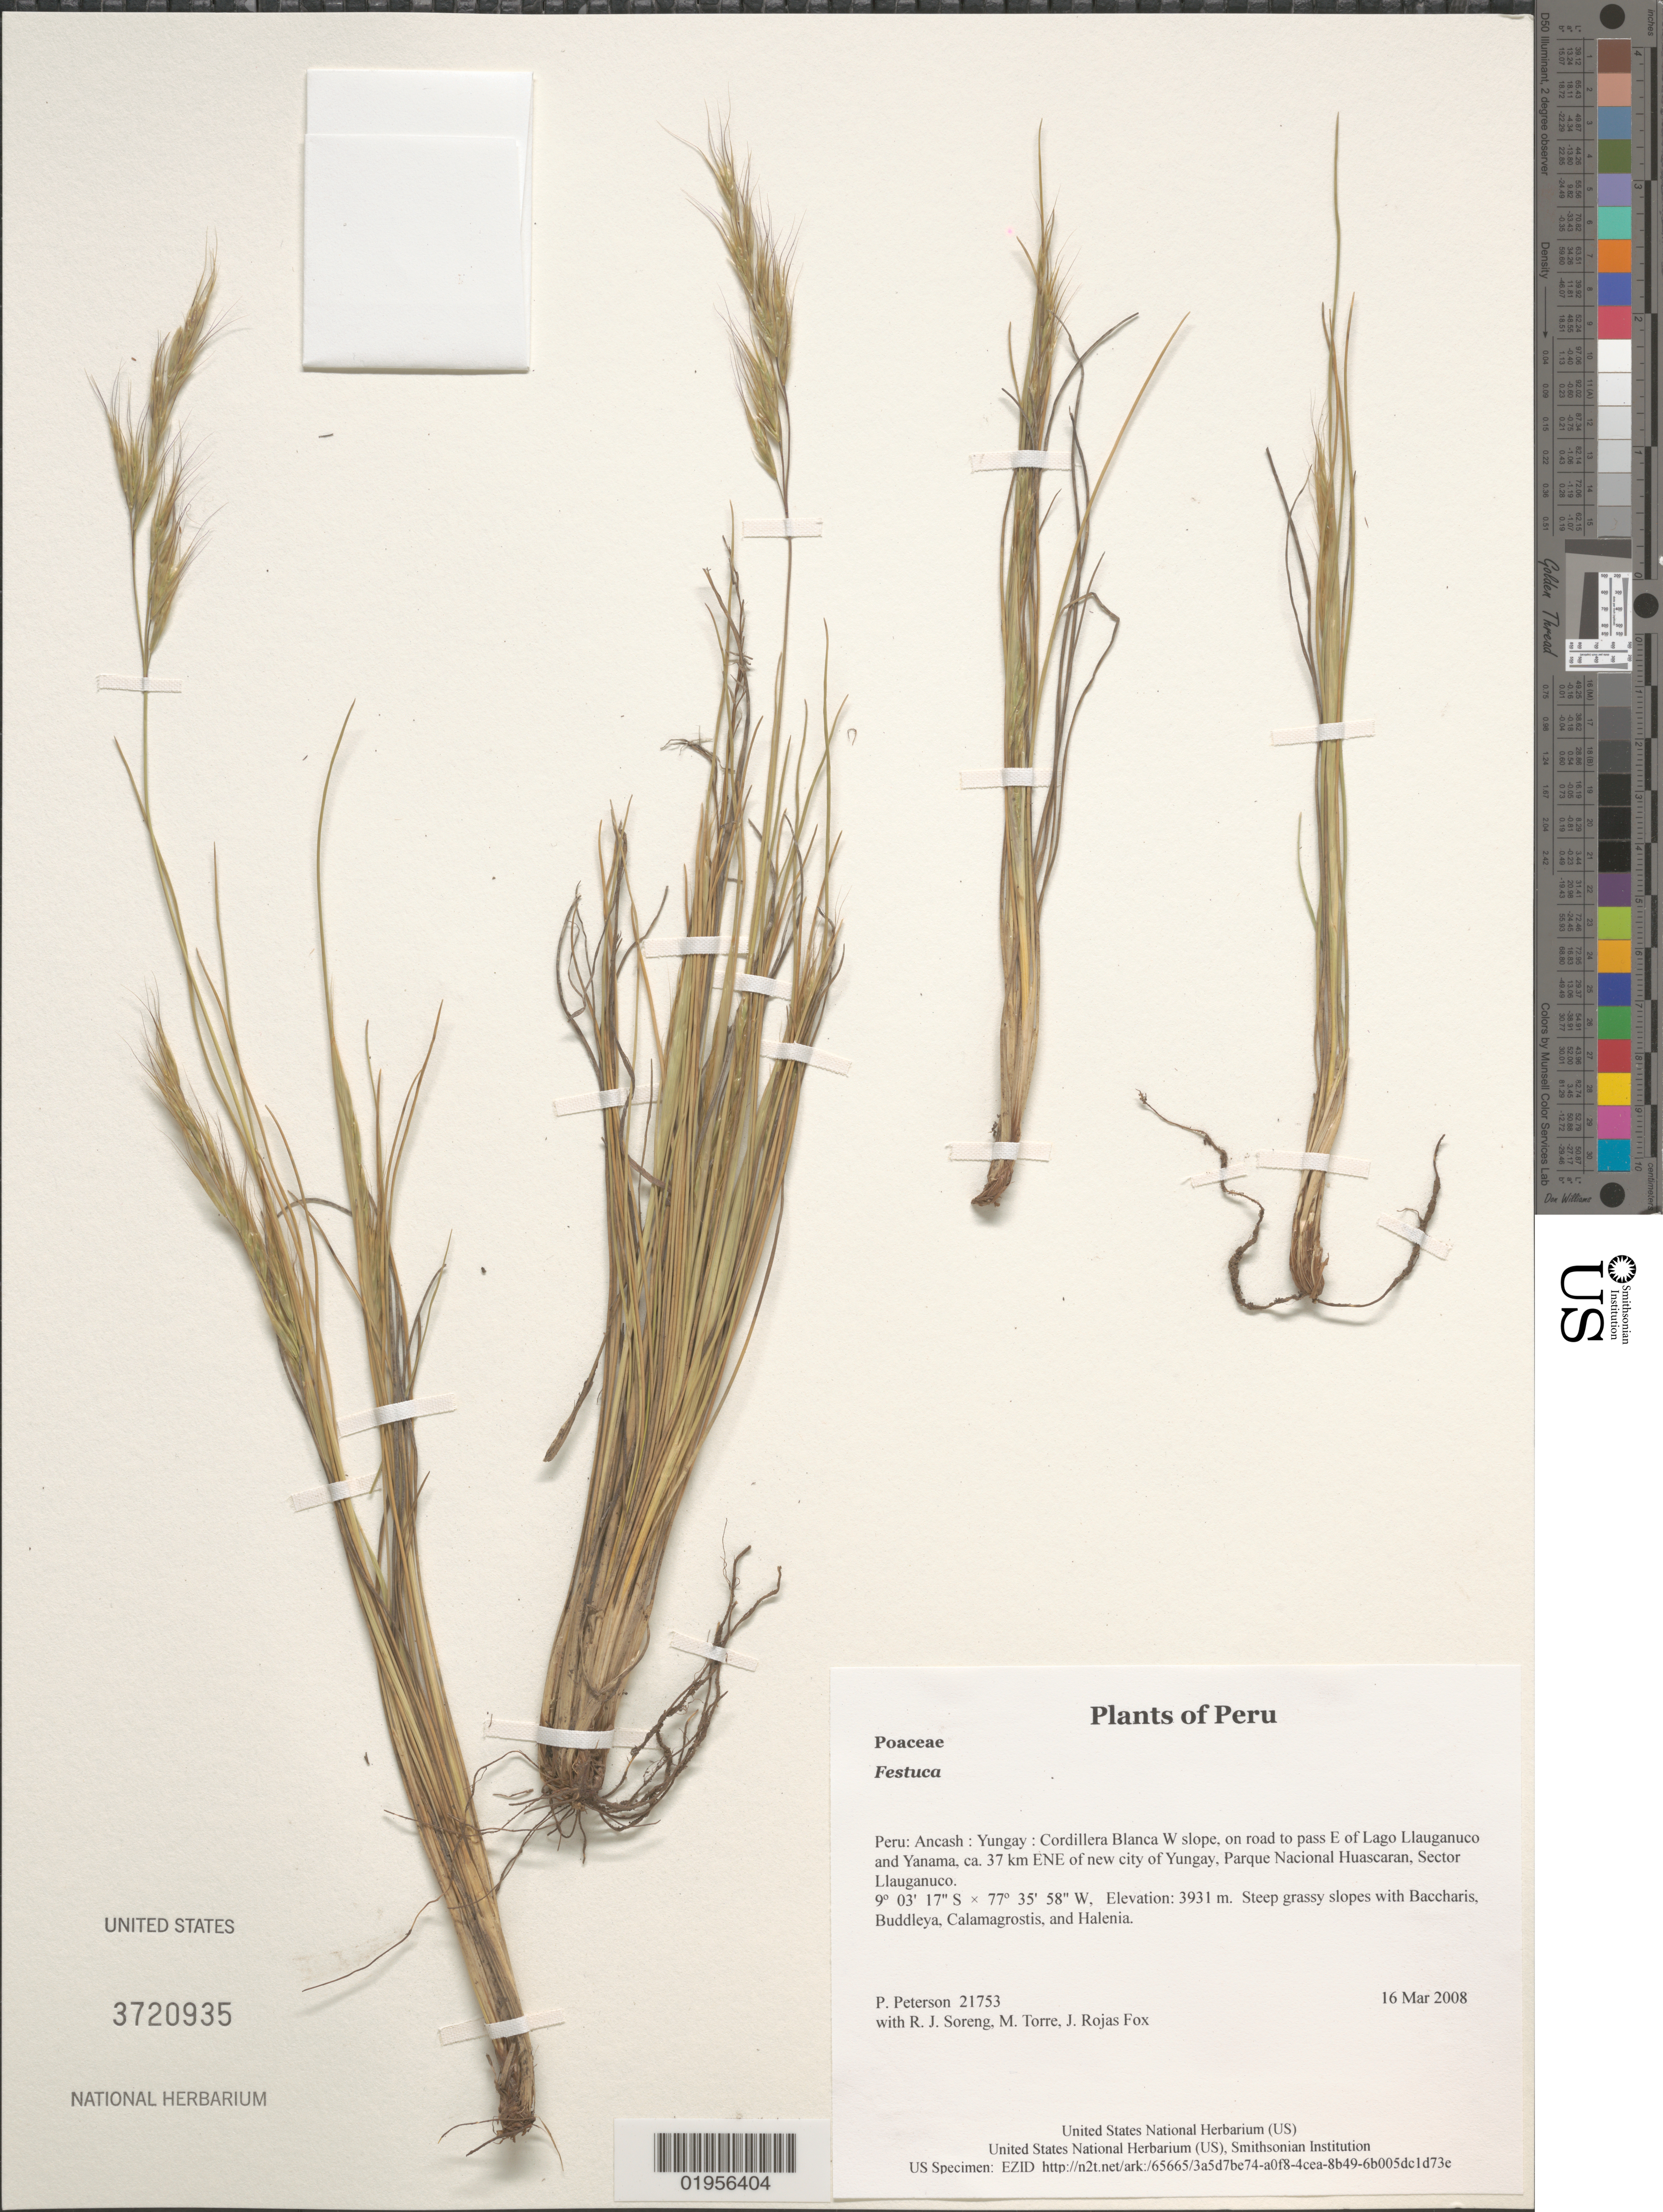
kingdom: Plantae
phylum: Tracheophyta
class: Liliopsida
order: Poales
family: Poaceae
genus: Festuca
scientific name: Festuca sp.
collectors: P. M. Peterson, R. J. Soreng, M. Torre & J. Rojas Fox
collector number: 21753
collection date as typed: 16 Mar 2008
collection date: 2008-03-16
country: Peru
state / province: Ancash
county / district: Yungay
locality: Cordillera Blanca W slope, on road to pass E of Lago Llauganuco and Yanama, ca. 37 km ENE of new city of Yungay, Parque Nacional Huascaran, Sector Llauganuco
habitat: Steep grassy slopes with Baccharis, Buddleya, Calamagrostis, and Halenia.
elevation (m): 3931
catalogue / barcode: US 3720935